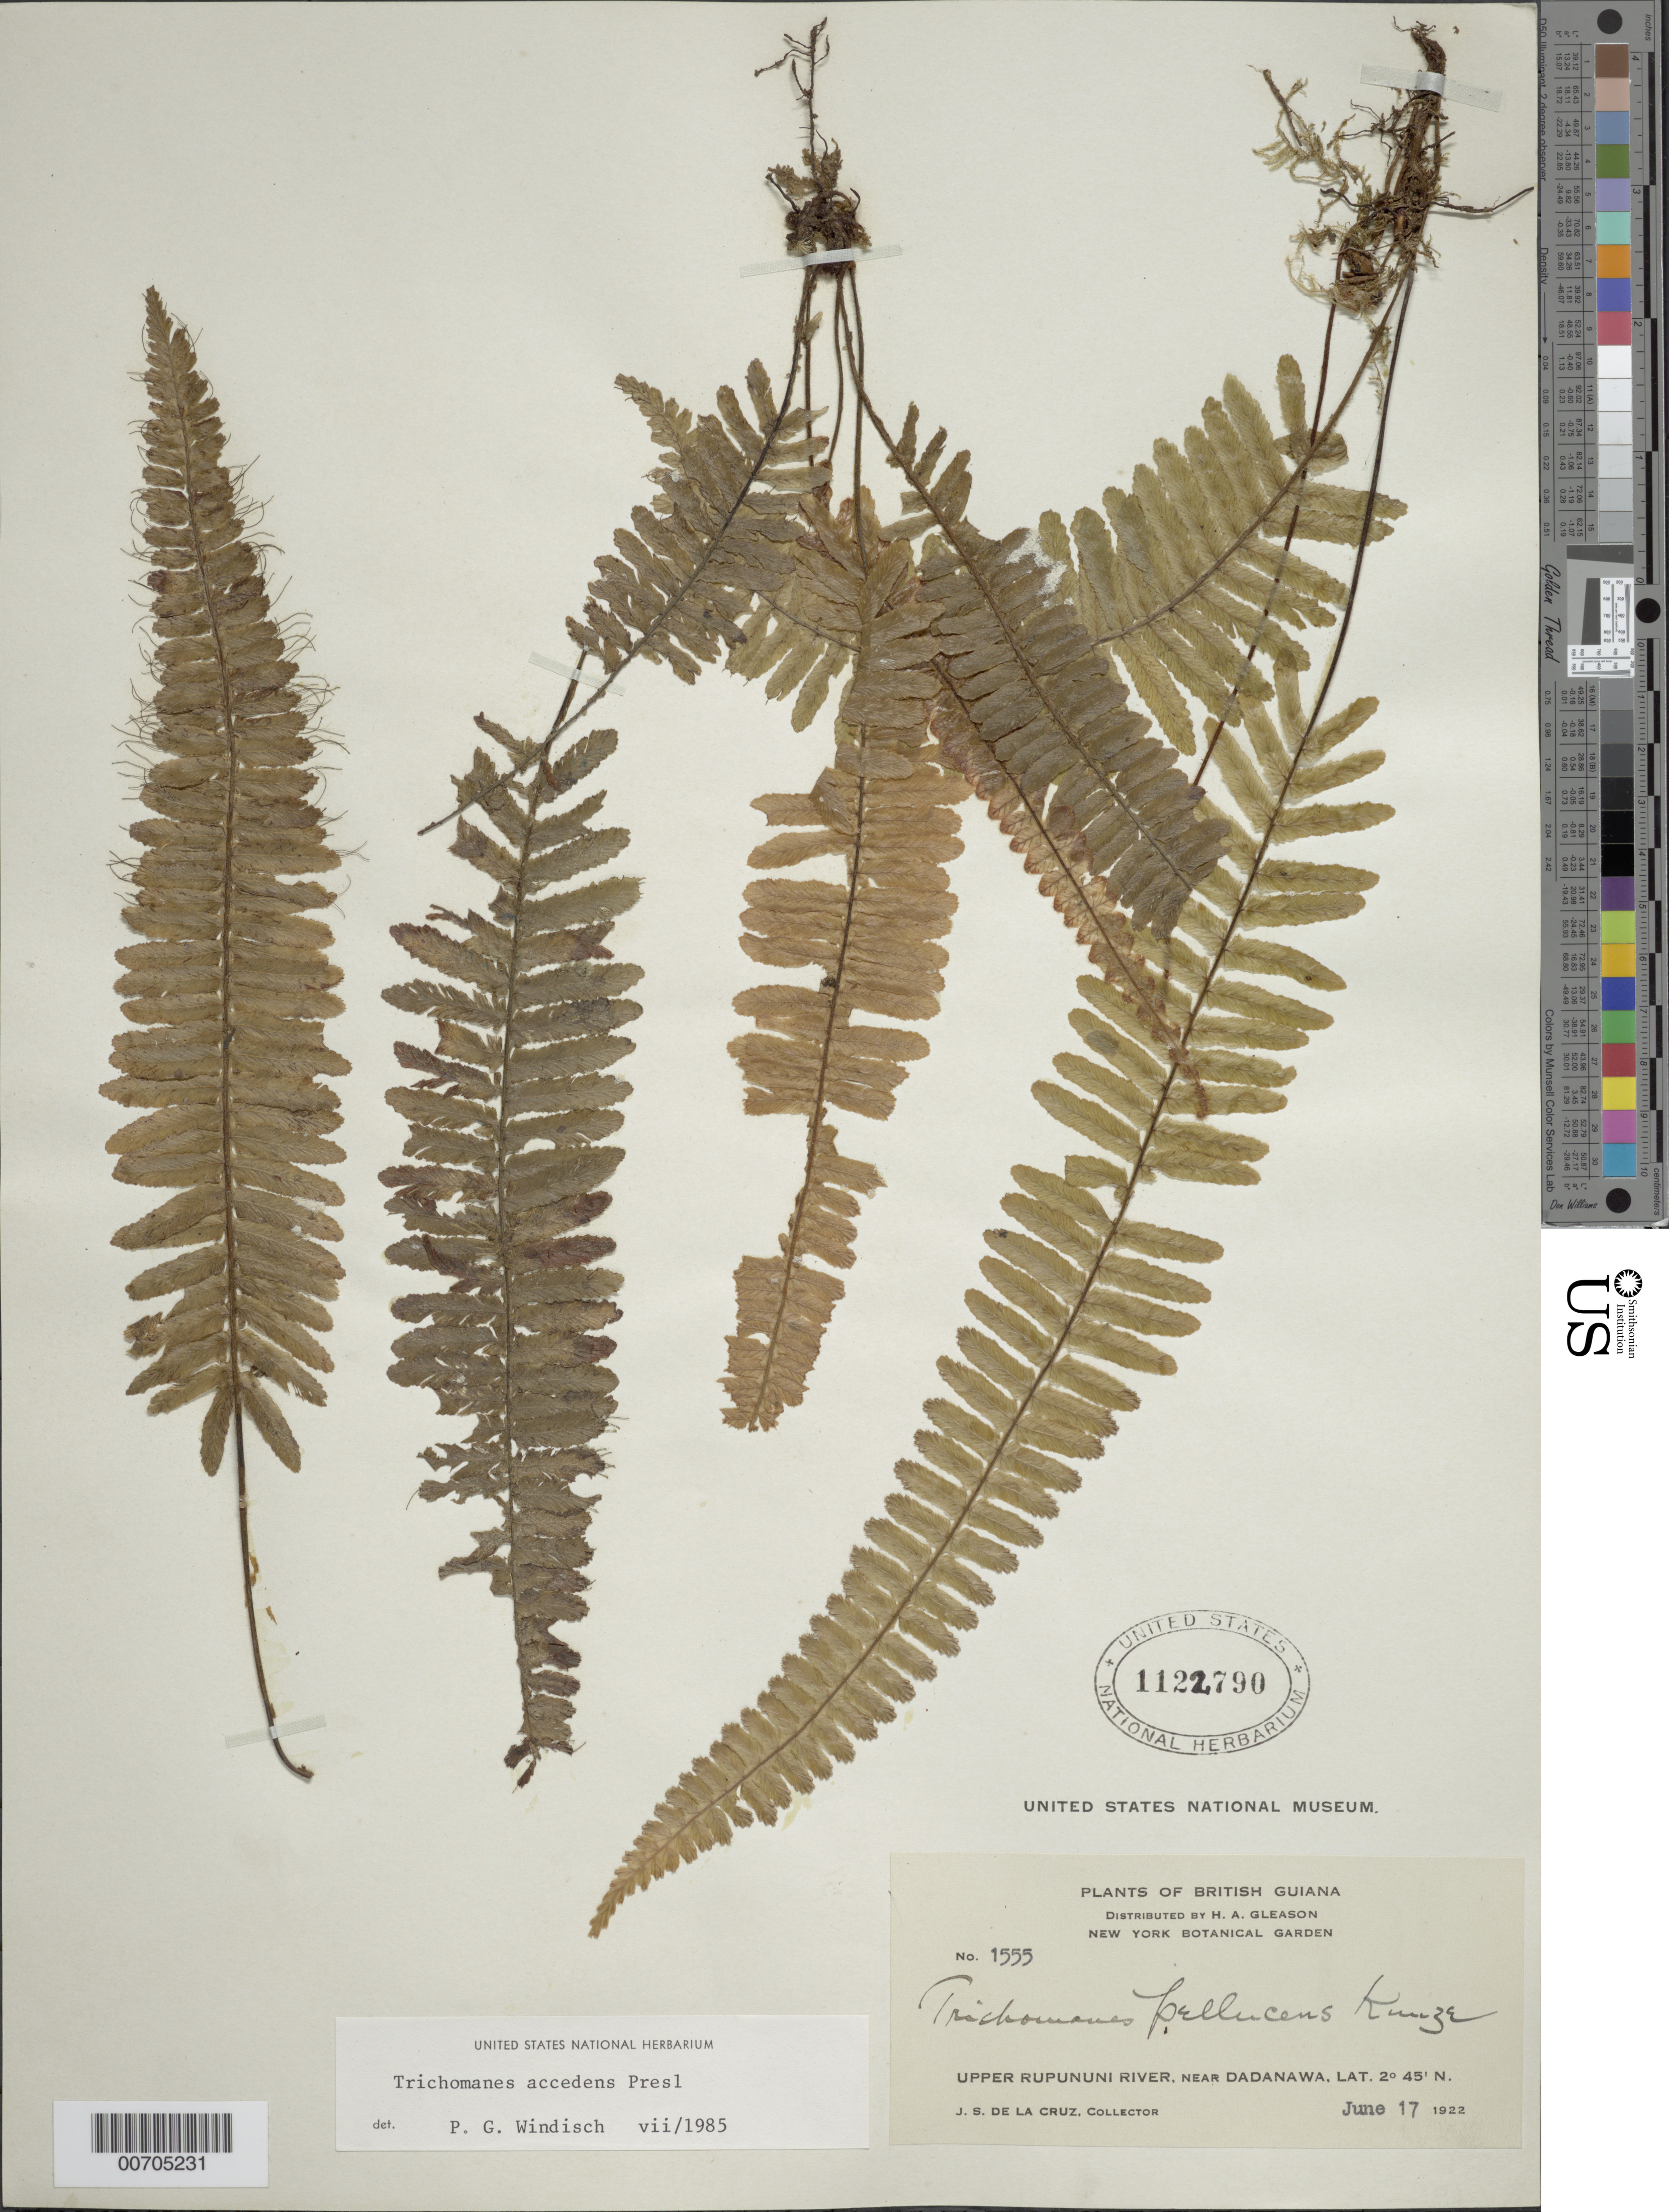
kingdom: Plantae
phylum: Tracheophyta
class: Polypodiopsida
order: Hymenophyllales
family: Hymenophyllaceae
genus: Trichomanes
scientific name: Trichomanes accedens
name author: C. Presl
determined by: Windisch, Paulo Guenter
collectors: J. S. de la Cruz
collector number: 1555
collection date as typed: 17-Jun-22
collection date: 1922-06-17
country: Guyana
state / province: U. Takutu-U. Essequibo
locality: Dadanawa, vic., upper Rupununi R.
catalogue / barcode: US 1122790